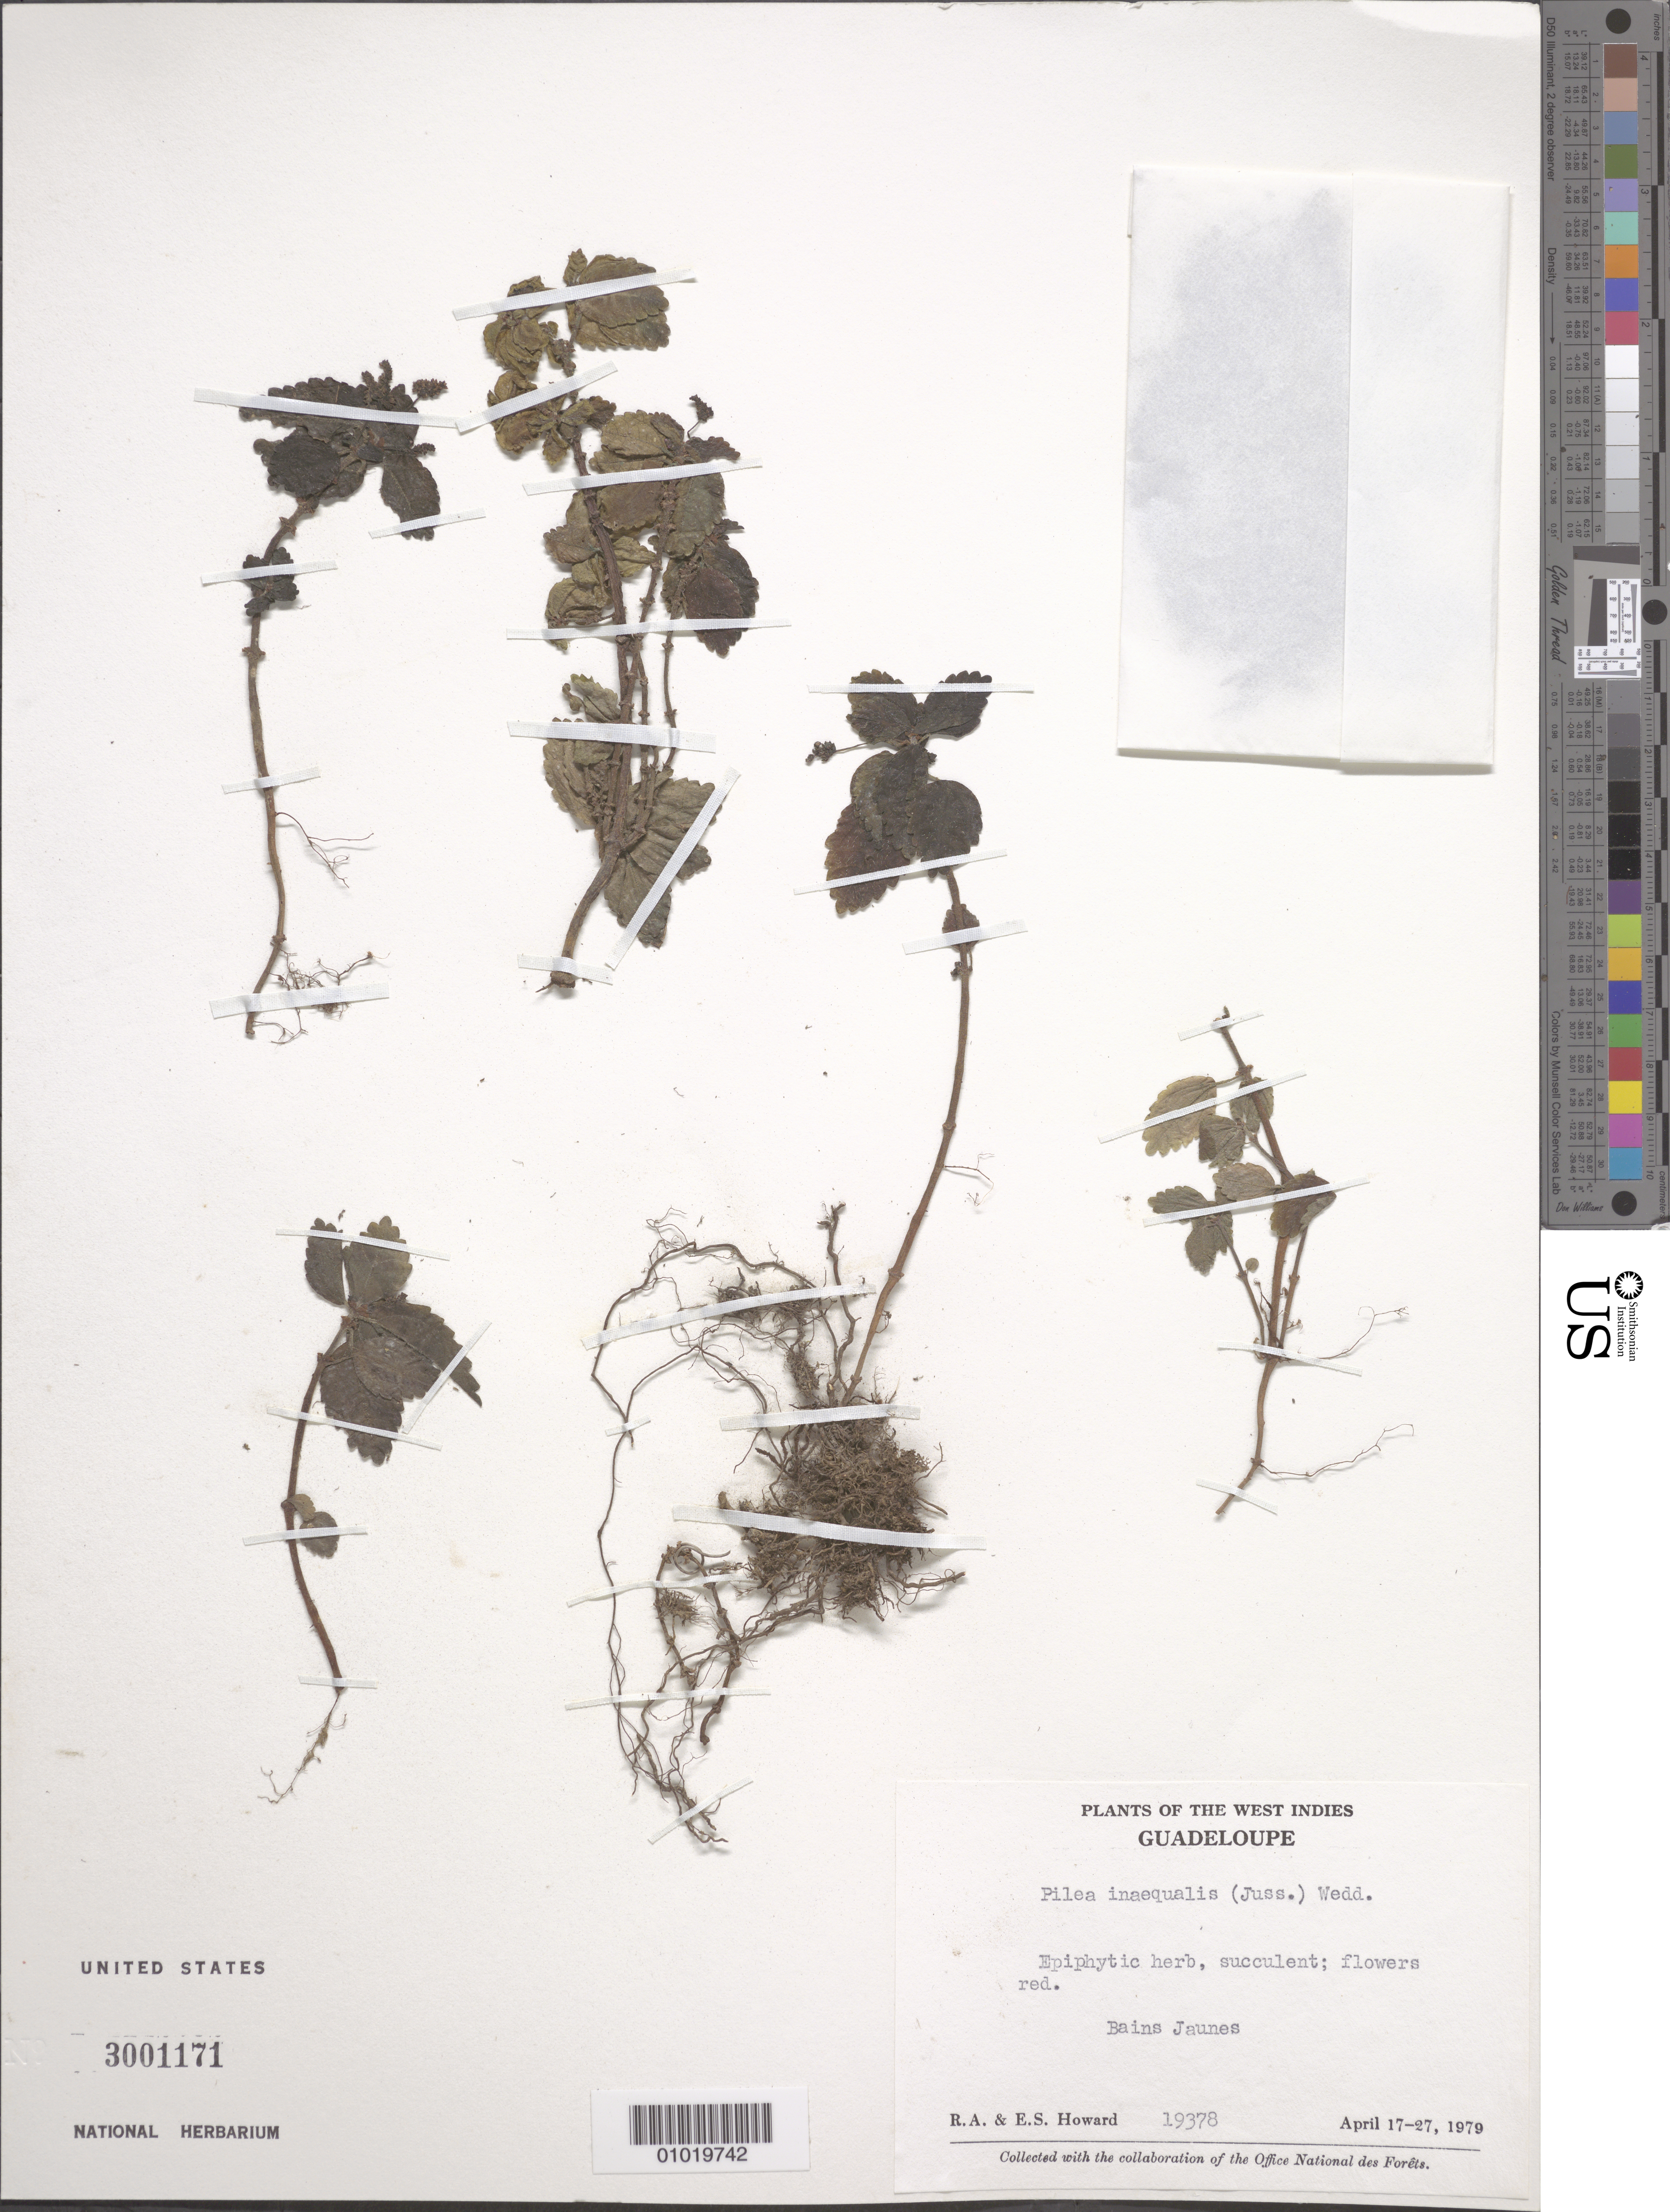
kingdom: Plantae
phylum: Tracheophyta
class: Magnoliopsida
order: Rosales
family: Urticaceae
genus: Pilea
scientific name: Pilea inaequalis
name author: (Juss. ex Poir.) Wedd.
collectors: R. A. Howard & E. S. Howard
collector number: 19378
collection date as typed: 17 Apr 1979 to 27 Apr 1979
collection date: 1979-04-17/1979-04-27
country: Guadeloupe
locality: Bains Juanes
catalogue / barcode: US 3001171